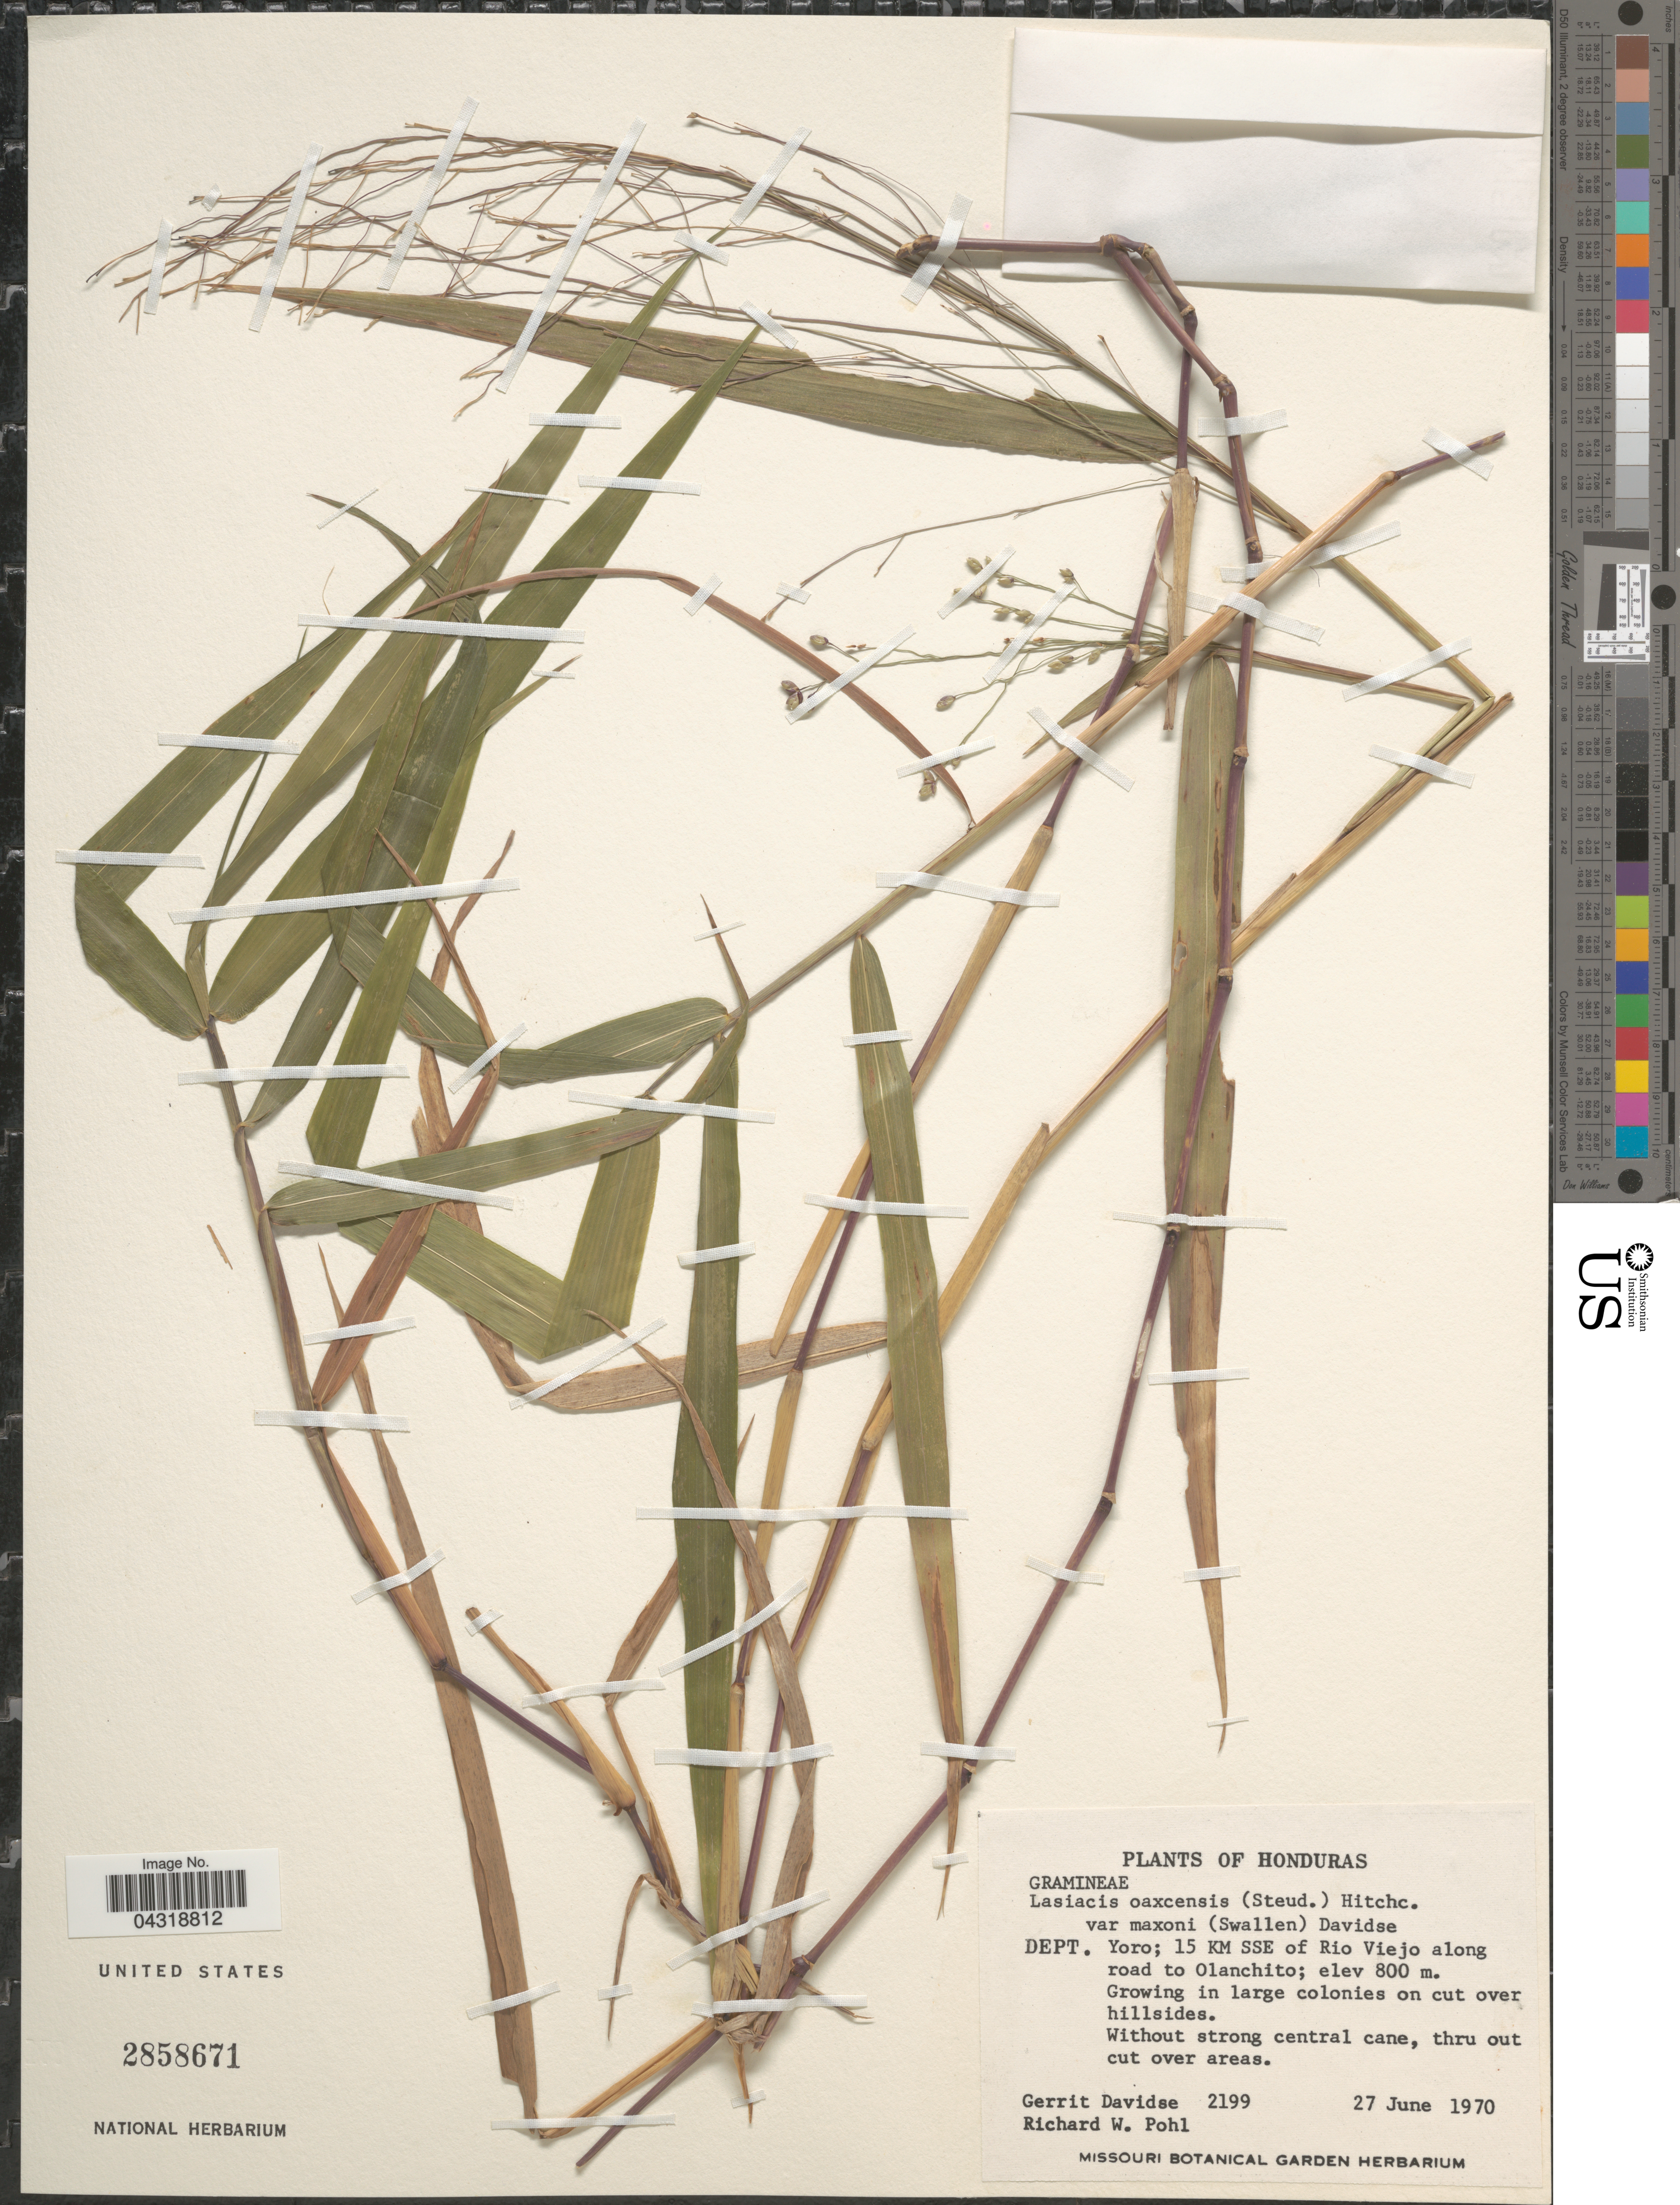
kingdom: Plantae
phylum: Tracheophyta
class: Liliopsida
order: Poales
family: Poaceae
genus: Lasiacis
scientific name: Lasiacis oaxacensis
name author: (Steud.) Hitchc.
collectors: G. Davidse & R. W. Pohl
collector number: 2199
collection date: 1970-06-27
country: Honduras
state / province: Yoro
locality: Dept. Yoro; 15 KM SSE of Rio Viejo along road to Olanchito.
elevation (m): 800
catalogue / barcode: US 2858671